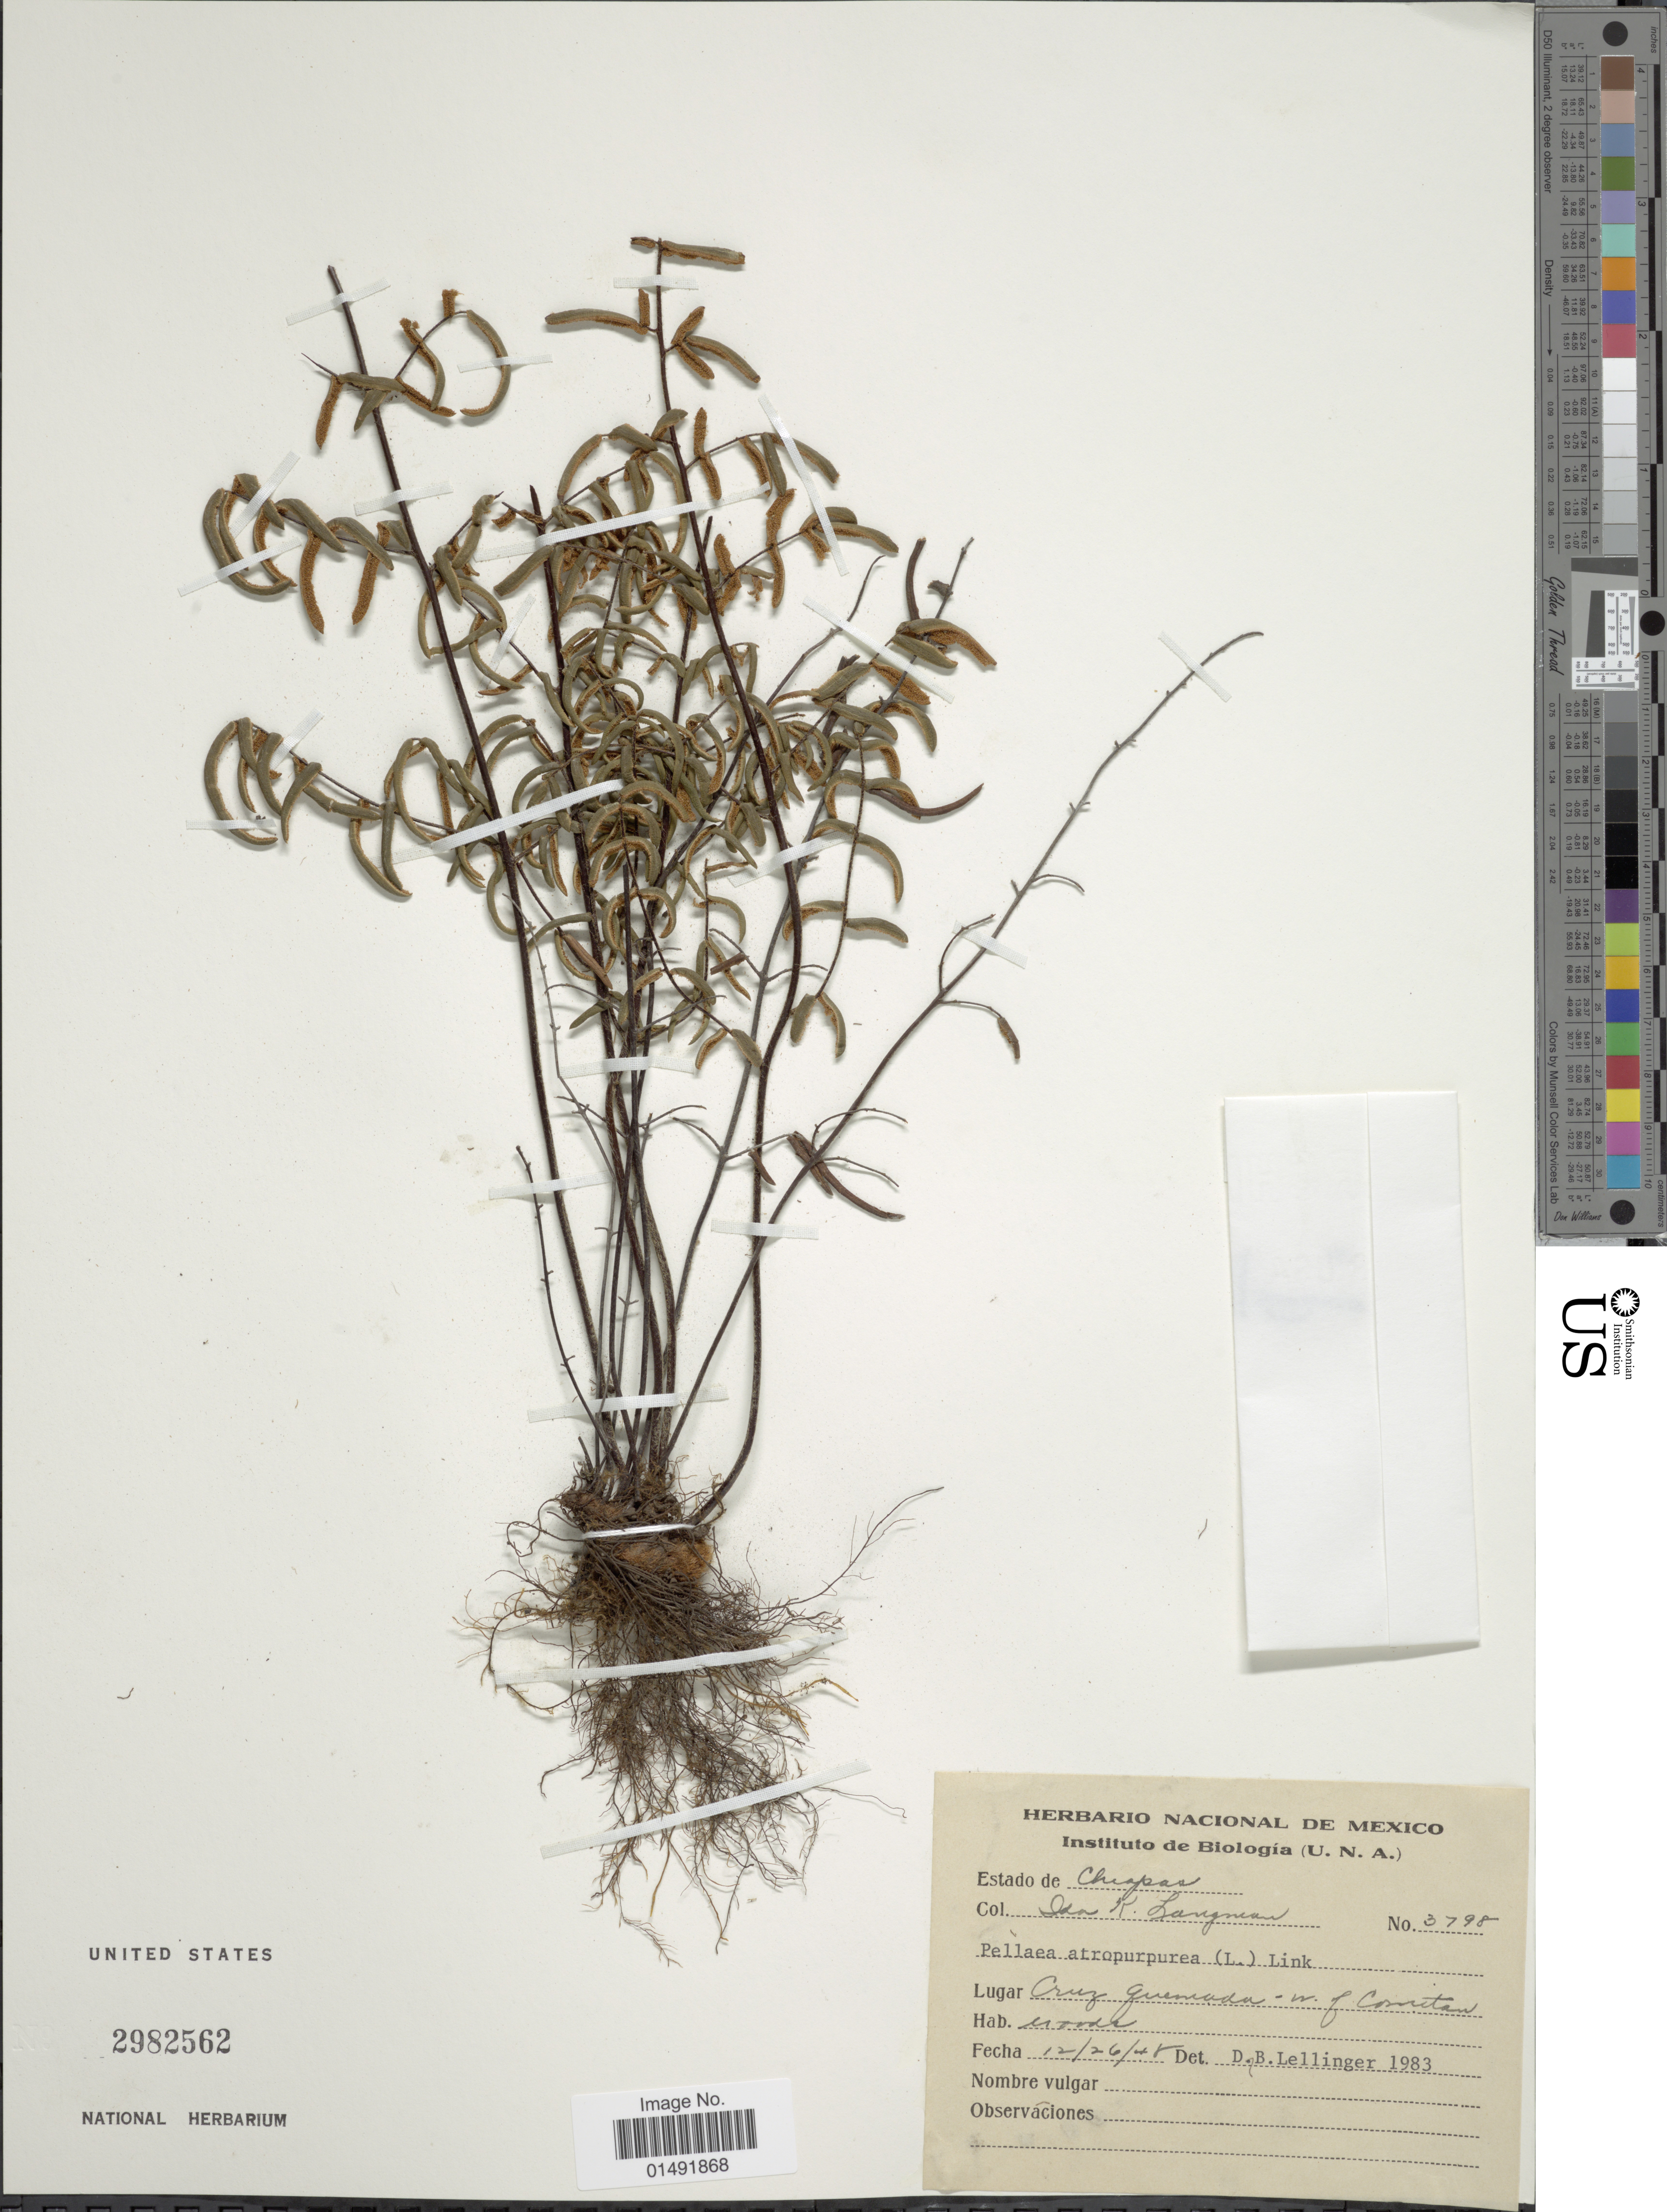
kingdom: Plantae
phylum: Tracheophyta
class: Polypodiopsida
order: Polypodiales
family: Pteridaceae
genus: Pellaea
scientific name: Pellaea atropurpurea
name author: (L.) Link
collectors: I. K. Langman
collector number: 3789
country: Mexico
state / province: Chiapas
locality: Cruz quemada - w of Comitan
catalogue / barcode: US 2982562